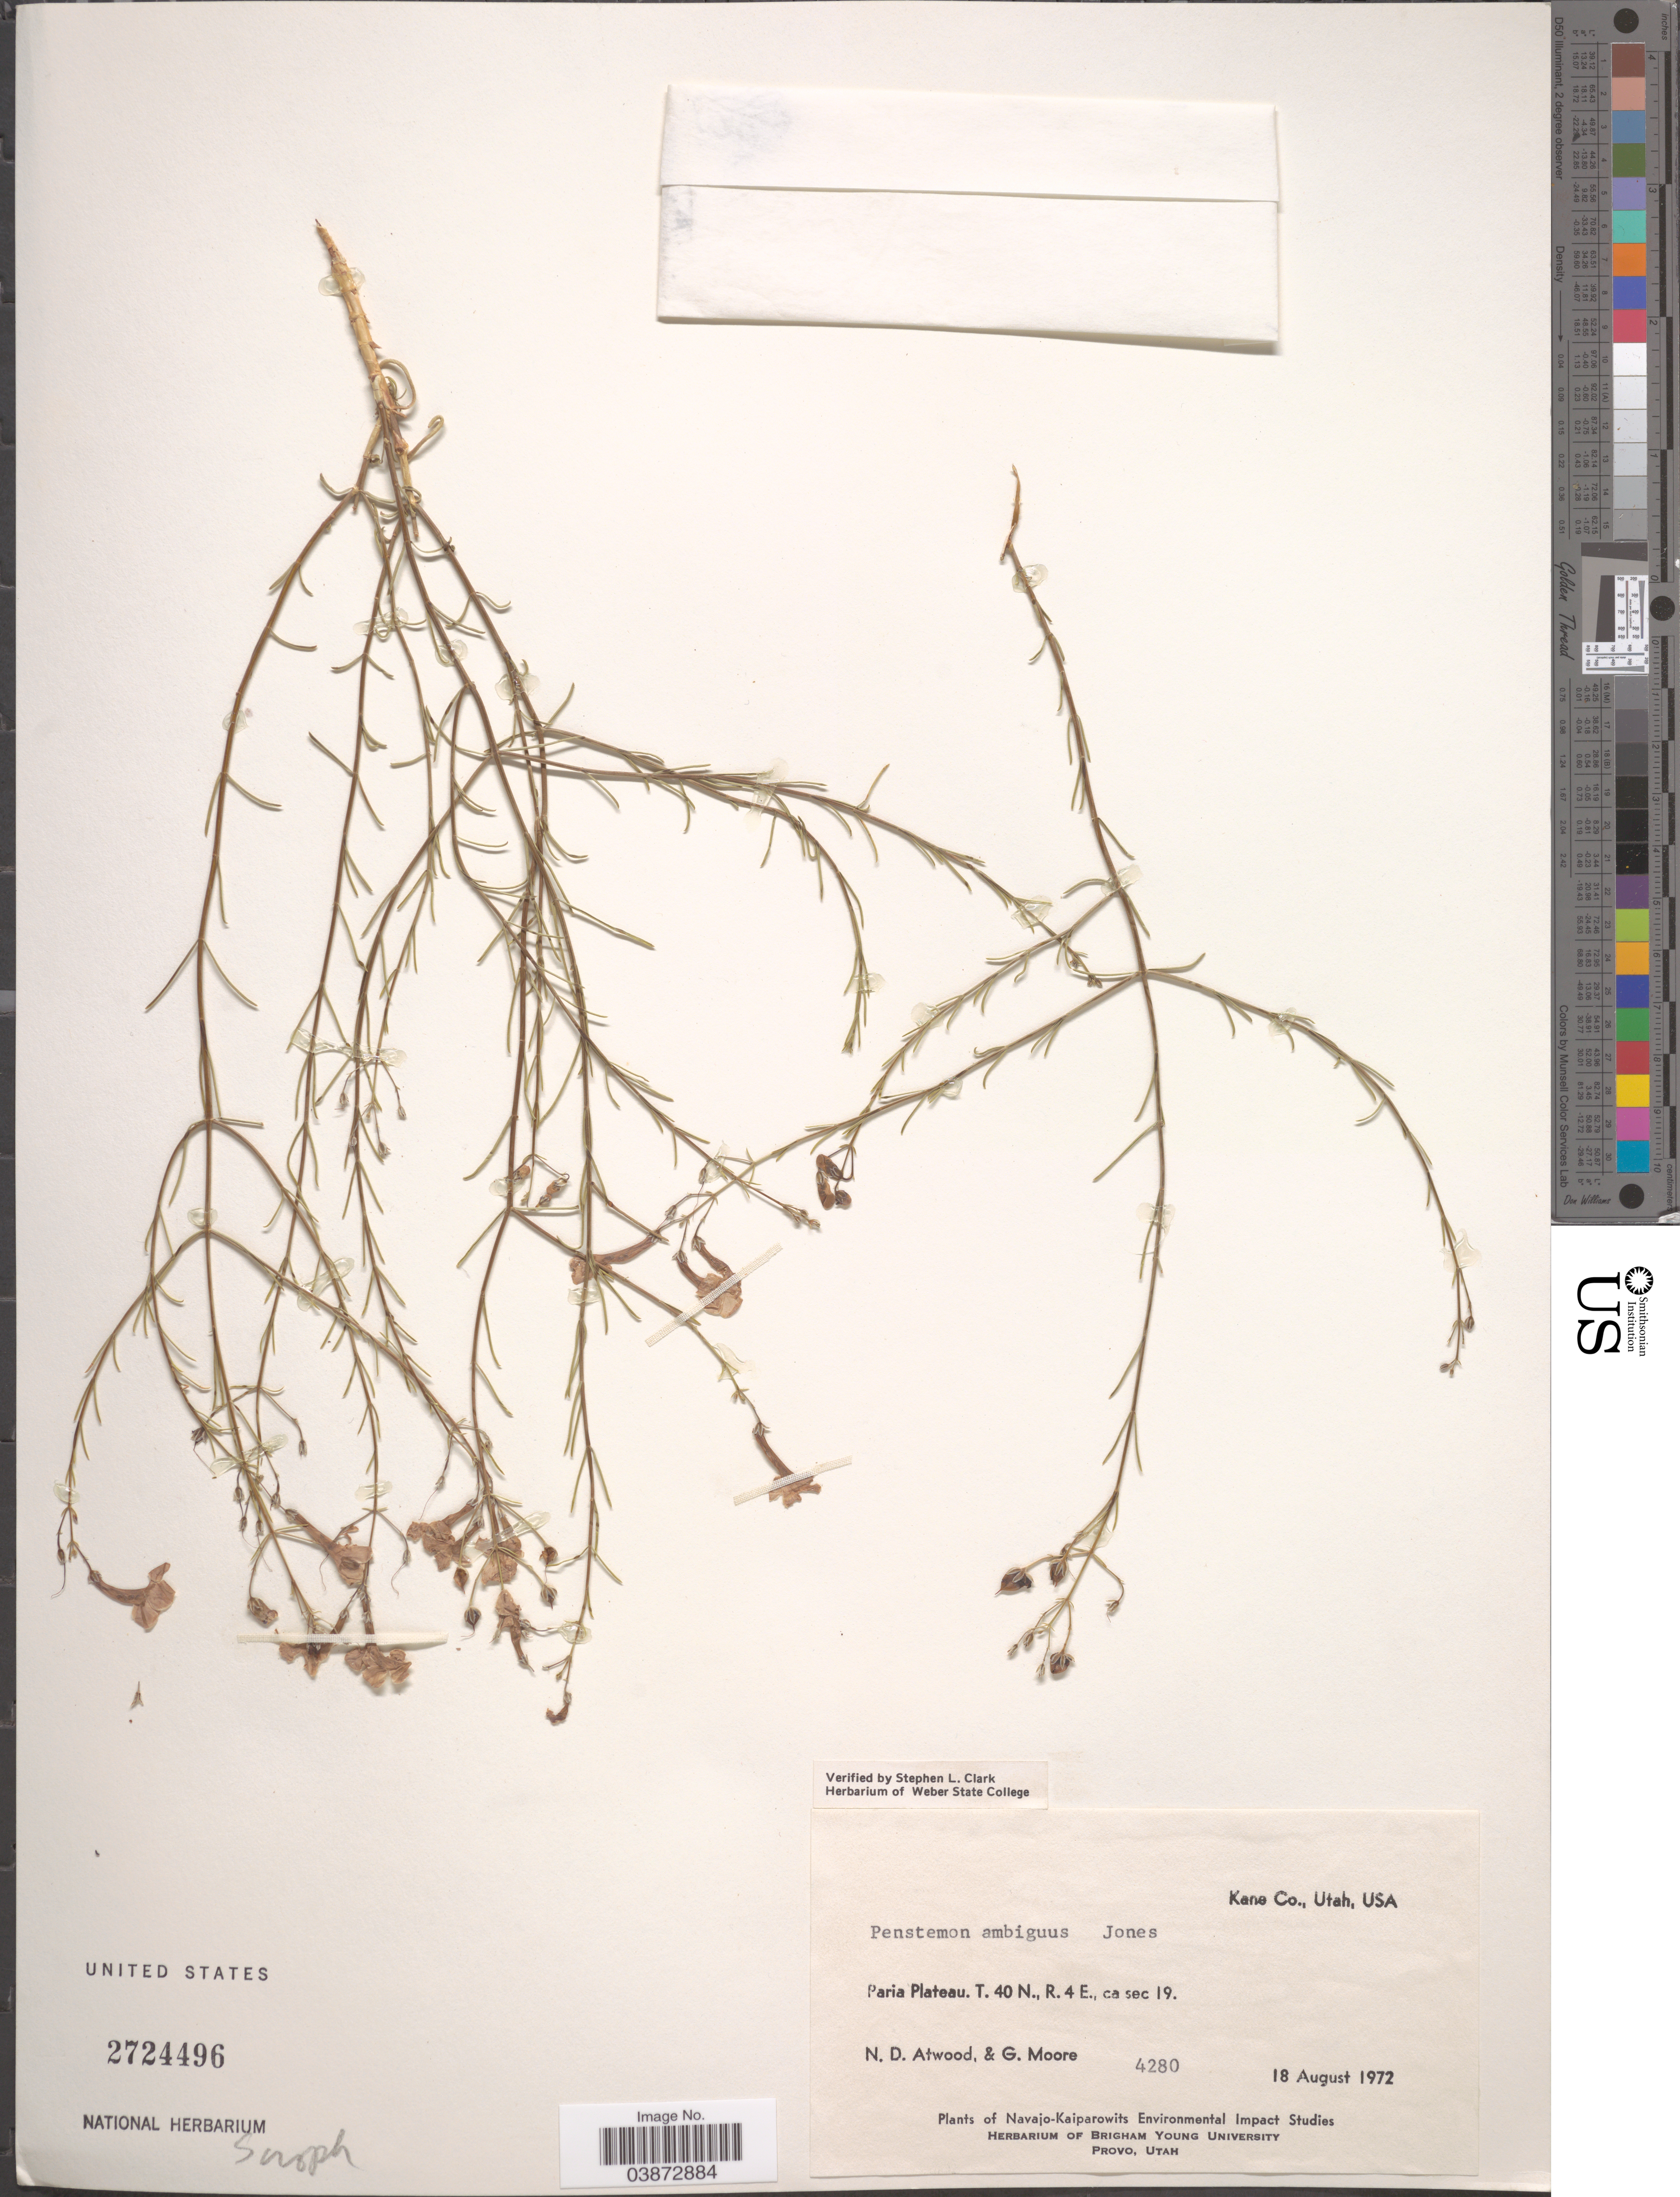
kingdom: Plantae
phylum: Tracheophyta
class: Magnoliopsida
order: Lamiales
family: Plantaginaceae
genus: Penstemon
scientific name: Penstemon ambiguus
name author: Torr.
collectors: N. Atwood & G. Moore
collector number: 4280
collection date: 1972-08-18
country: United States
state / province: Utah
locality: Kane Co. Paria Plateau, T. 40 N., R. 4 E., ca sec 19.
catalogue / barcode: US 2724496